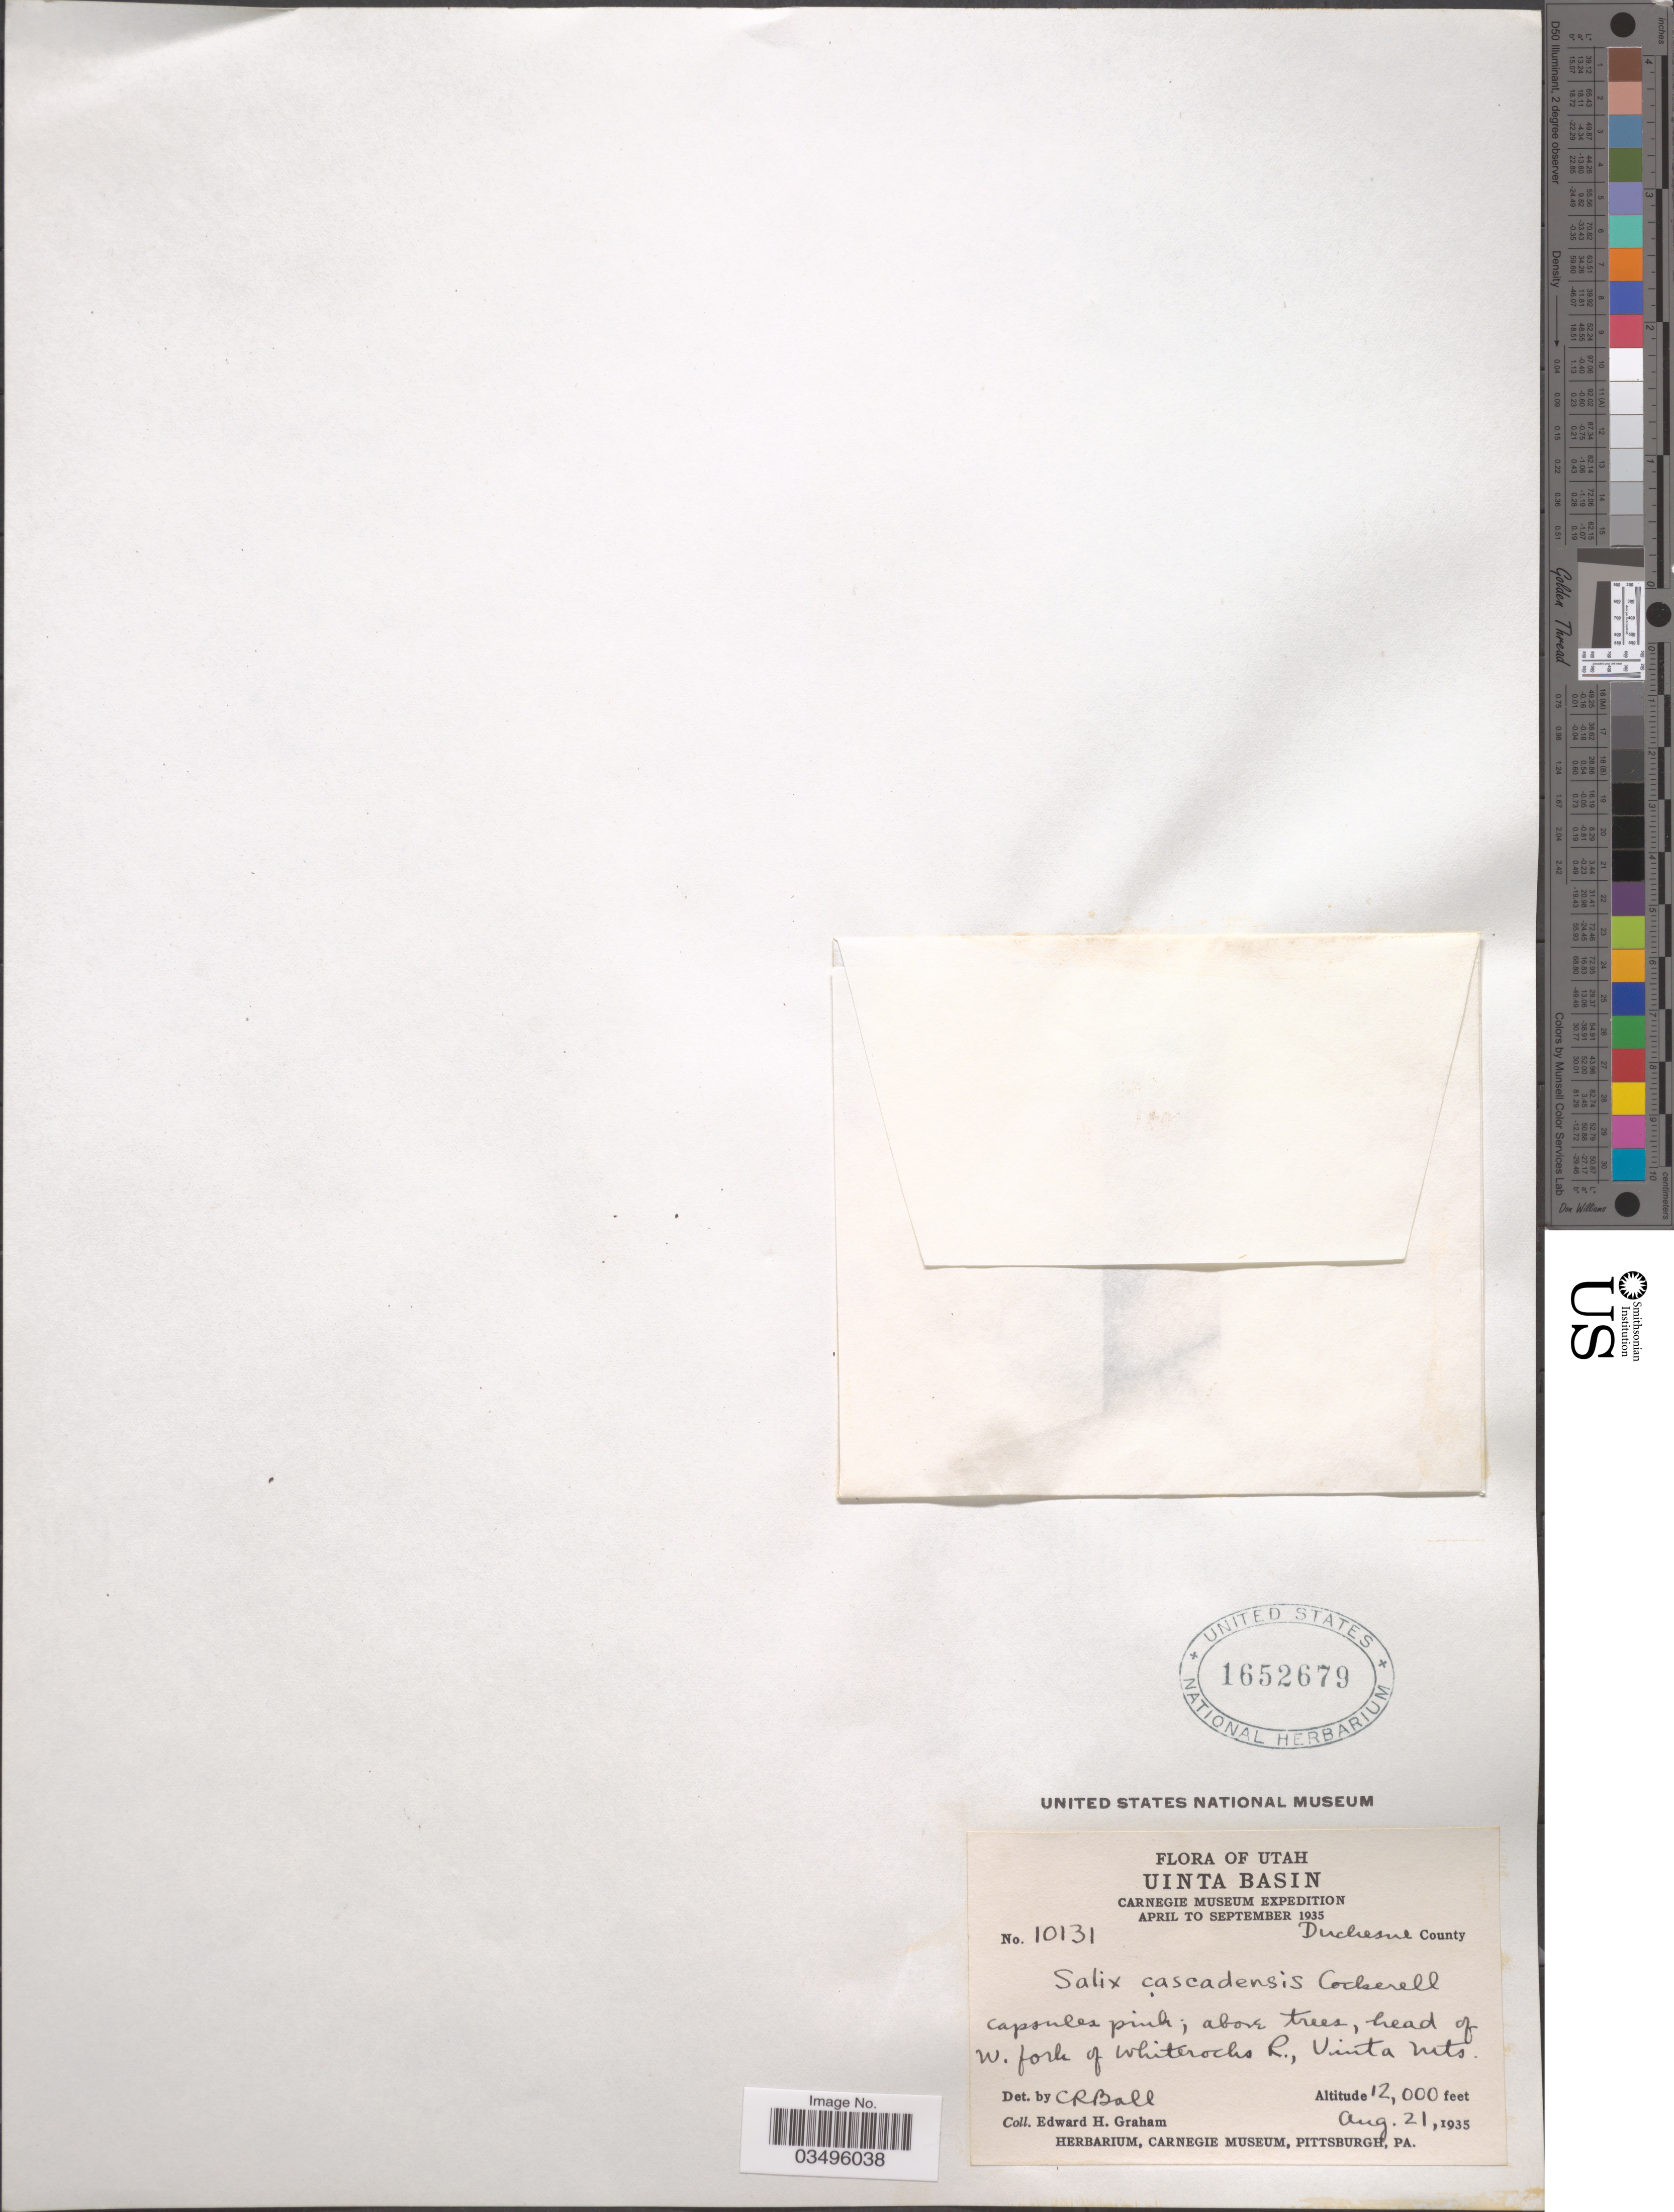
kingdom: Plantae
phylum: Tracheophyta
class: Magnoliopsida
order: Malpighiales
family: Salicaceae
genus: Salix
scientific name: Salix cascadensis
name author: Cockerell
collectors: E. H. Graham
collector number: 10131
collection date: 1935-08-21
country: United States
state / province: Utah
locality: Uinta Basin. Duchesne County. Head of W. fork of Whiterocks R., Uinta Mts.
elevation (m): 3658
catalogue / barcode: US 1652679